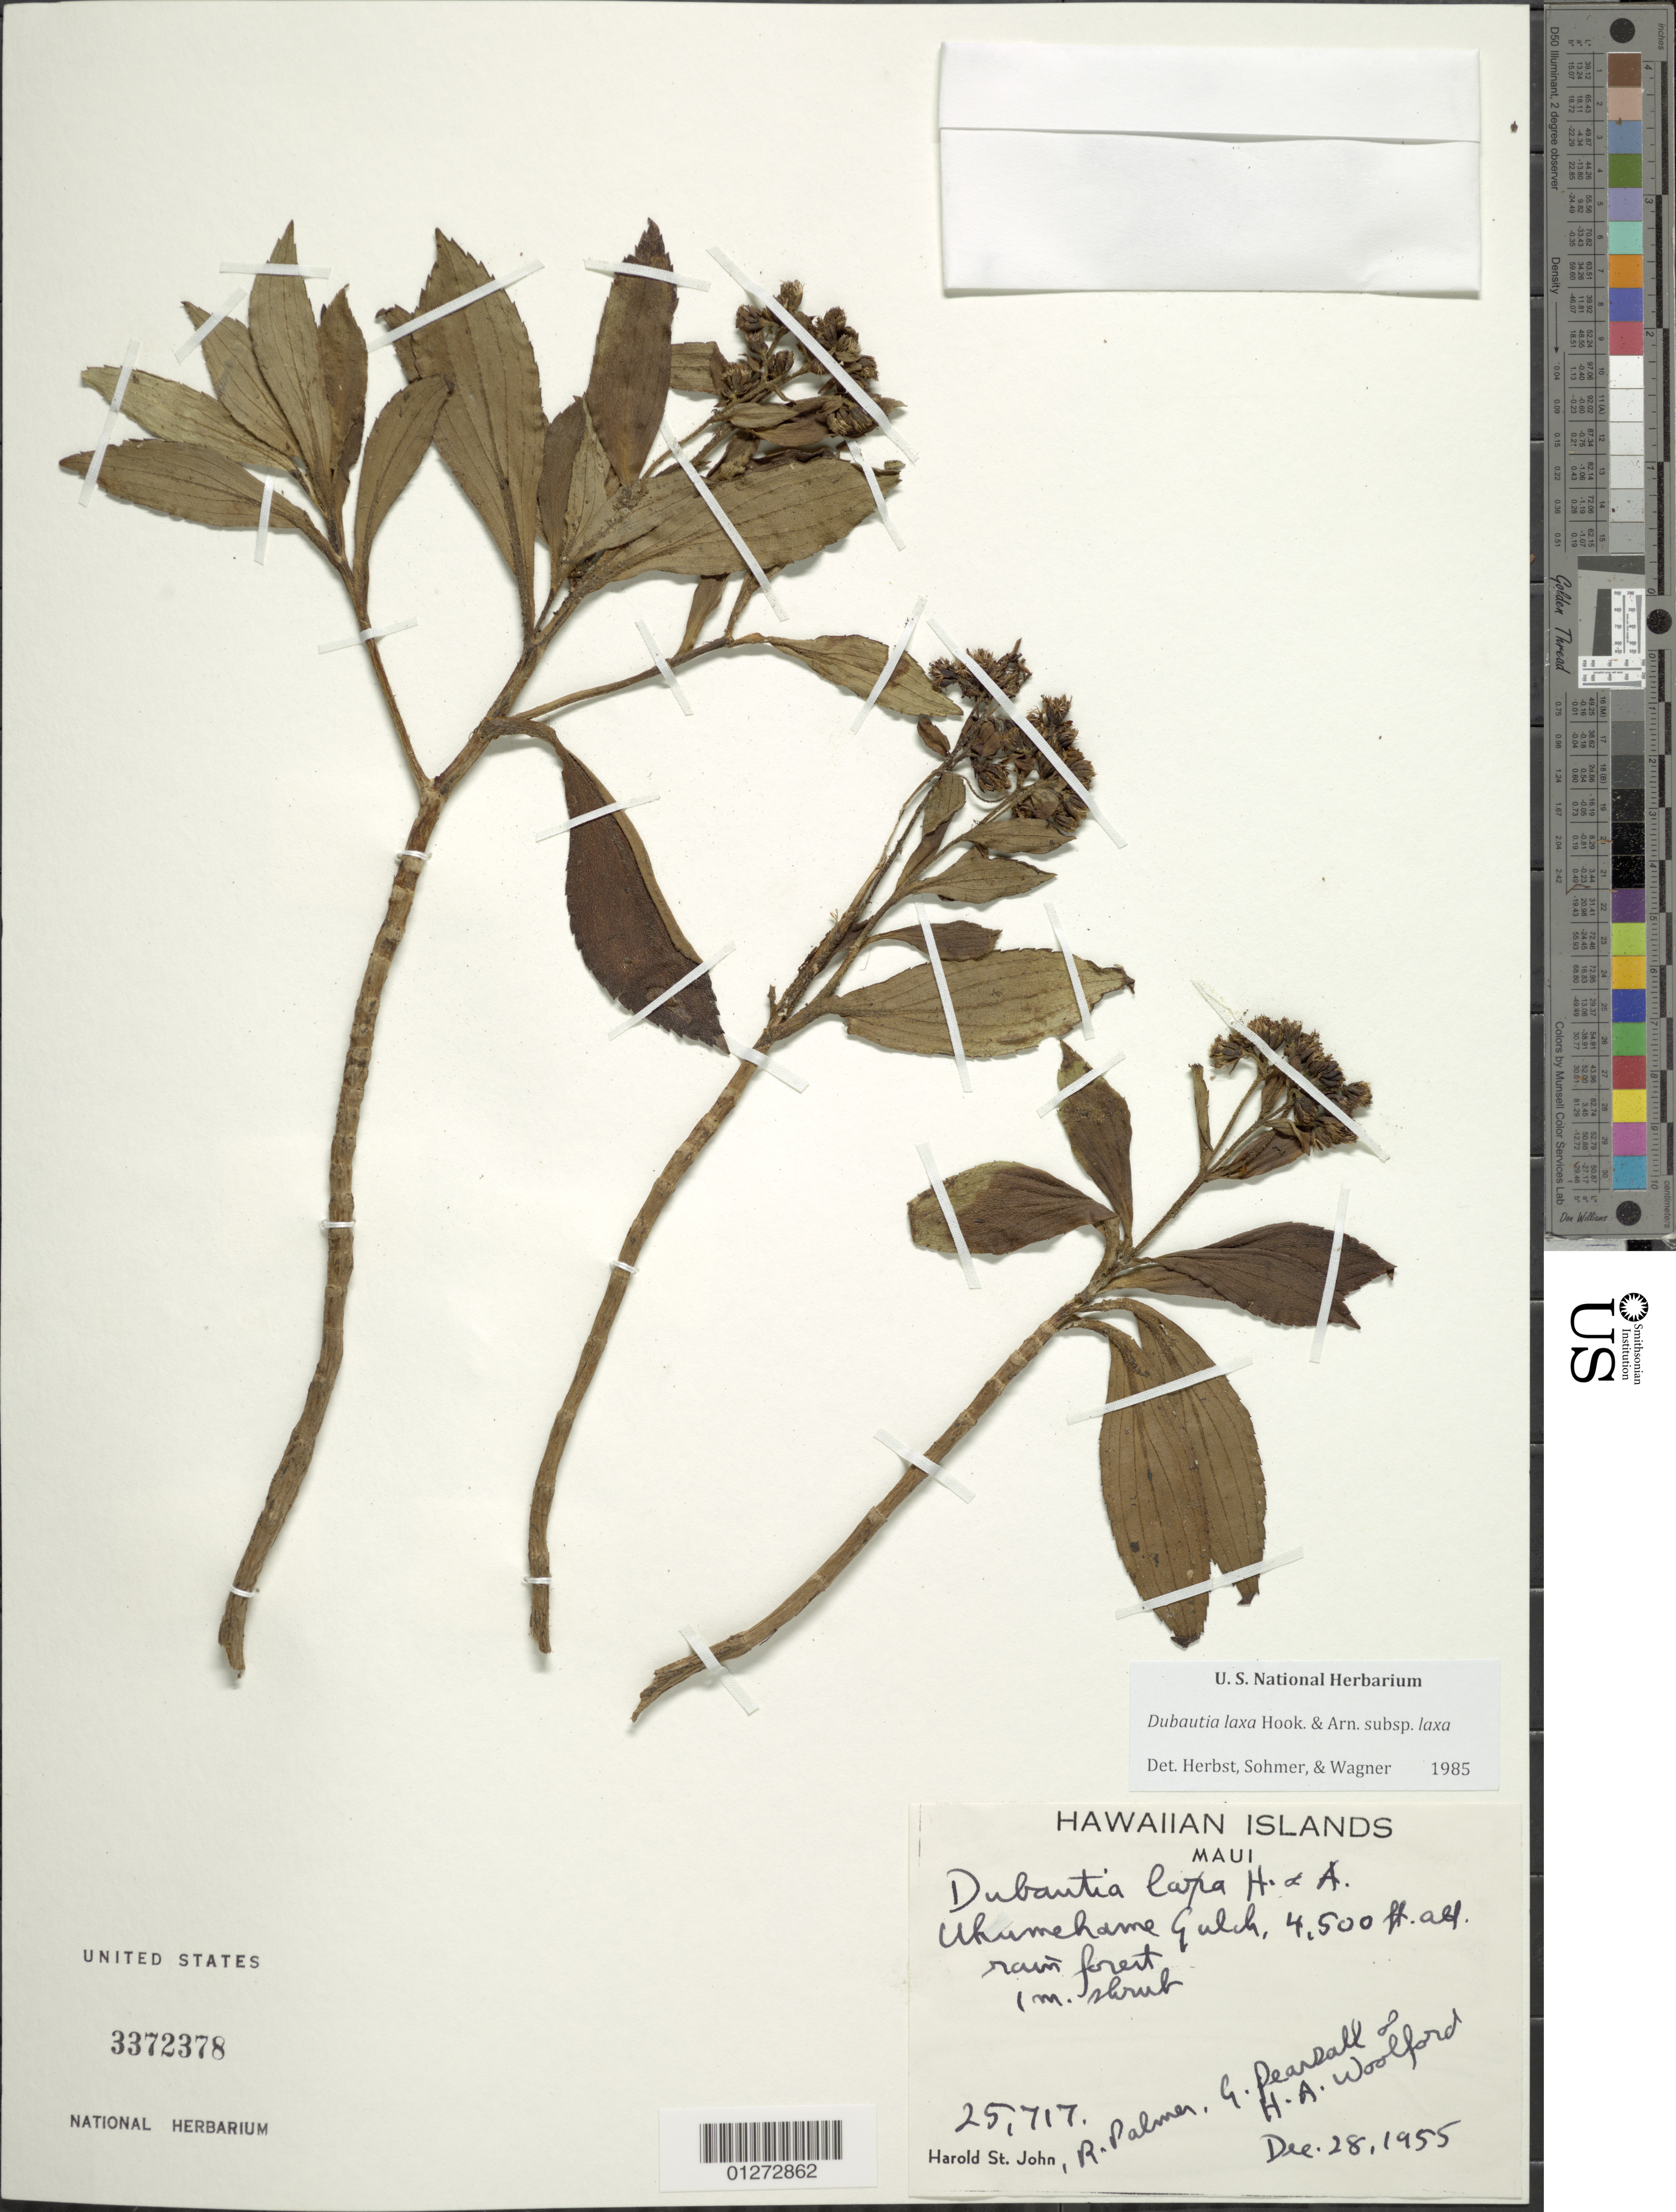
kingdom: Plantae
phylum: Tracheophyta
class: Magnoliopsida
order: Asterales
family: Asteraceae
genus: Dubautia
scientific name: Dubautia laxa subsp. laxa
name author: Hook. & Arn.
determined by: Herbst, D. R.; Sohmer, S. H.; Wagner, W. L.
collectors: H. St. John, R. Palmer, G. Pearsall & H. Woolford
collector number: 25717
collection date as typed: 28 Dec 1955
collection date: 1955-12-28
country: United States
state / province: Hawaii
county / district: Maui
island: Maui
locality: Ukumahame Gulch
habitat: Rain forest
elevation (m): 1372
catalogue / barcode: US 3372378